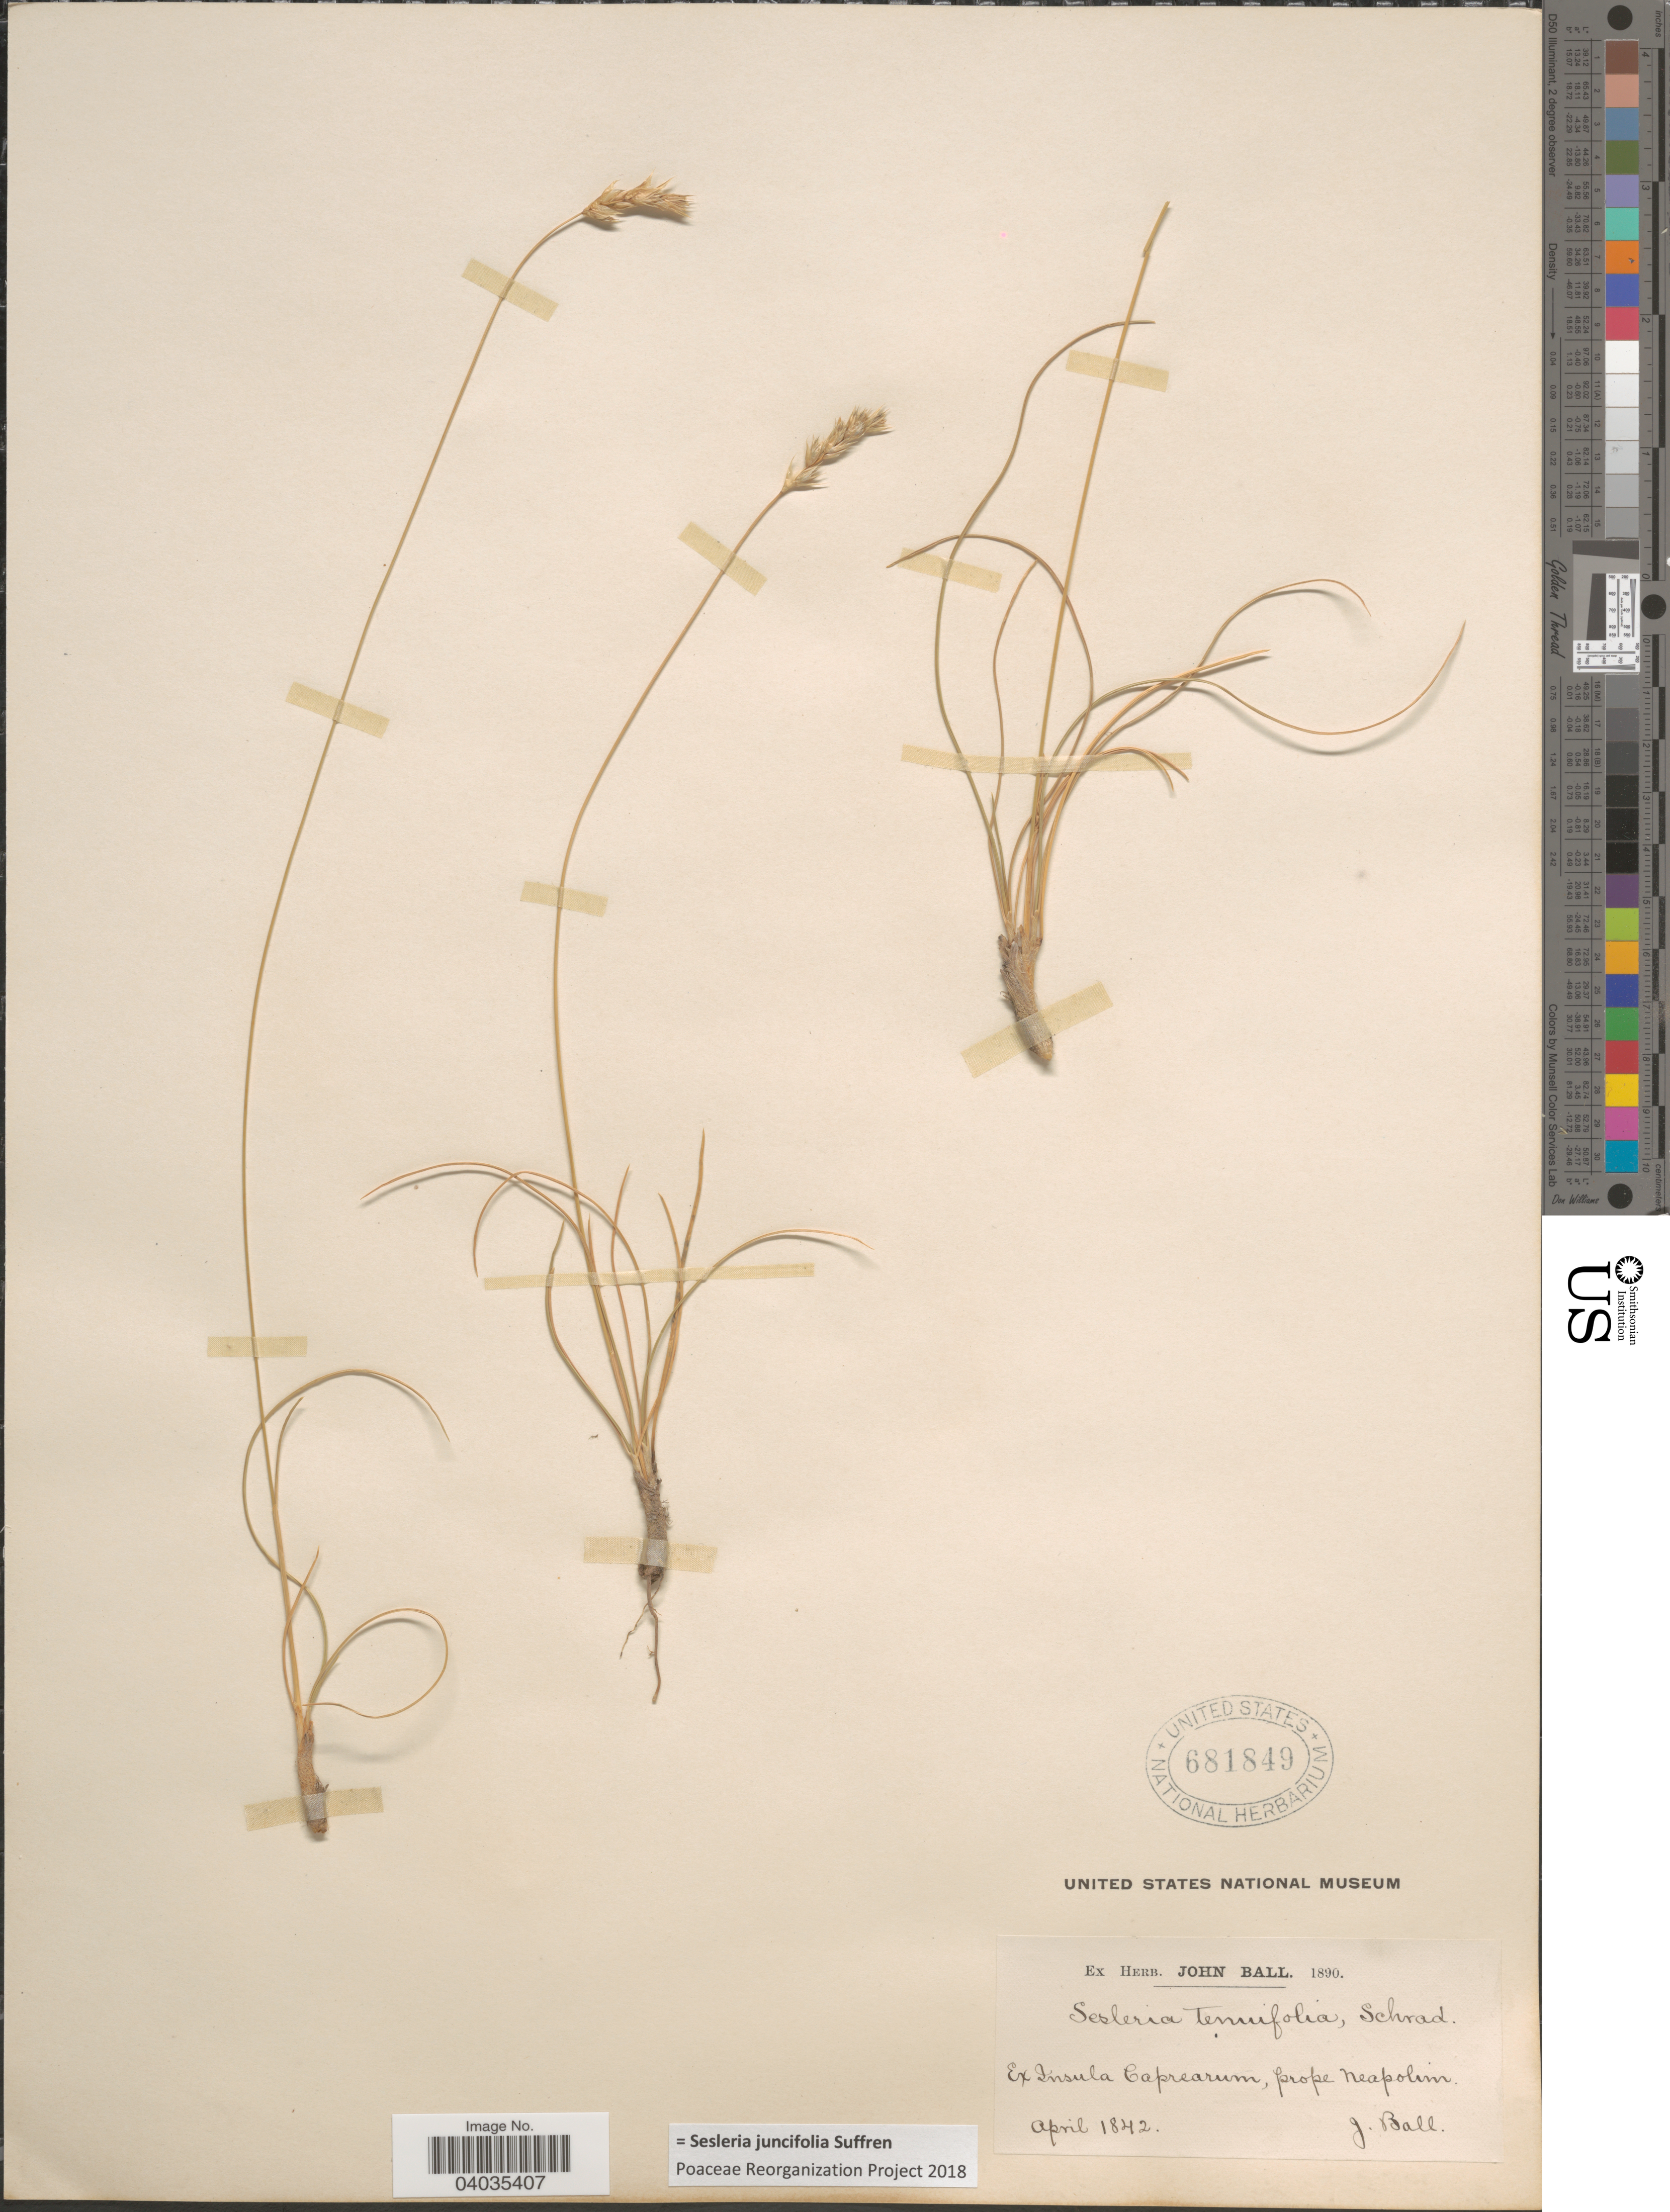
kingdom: Plantae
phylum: Tracheophyta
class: Liliopsida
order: Poales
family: Poaceae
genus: Sesleria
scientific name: Sesleria juncifolia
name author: Suffren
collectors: J. Ball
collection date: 1842-04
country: Italy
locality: Ex Insula Caprearum, prope Neapolim.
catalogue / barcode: US 681849